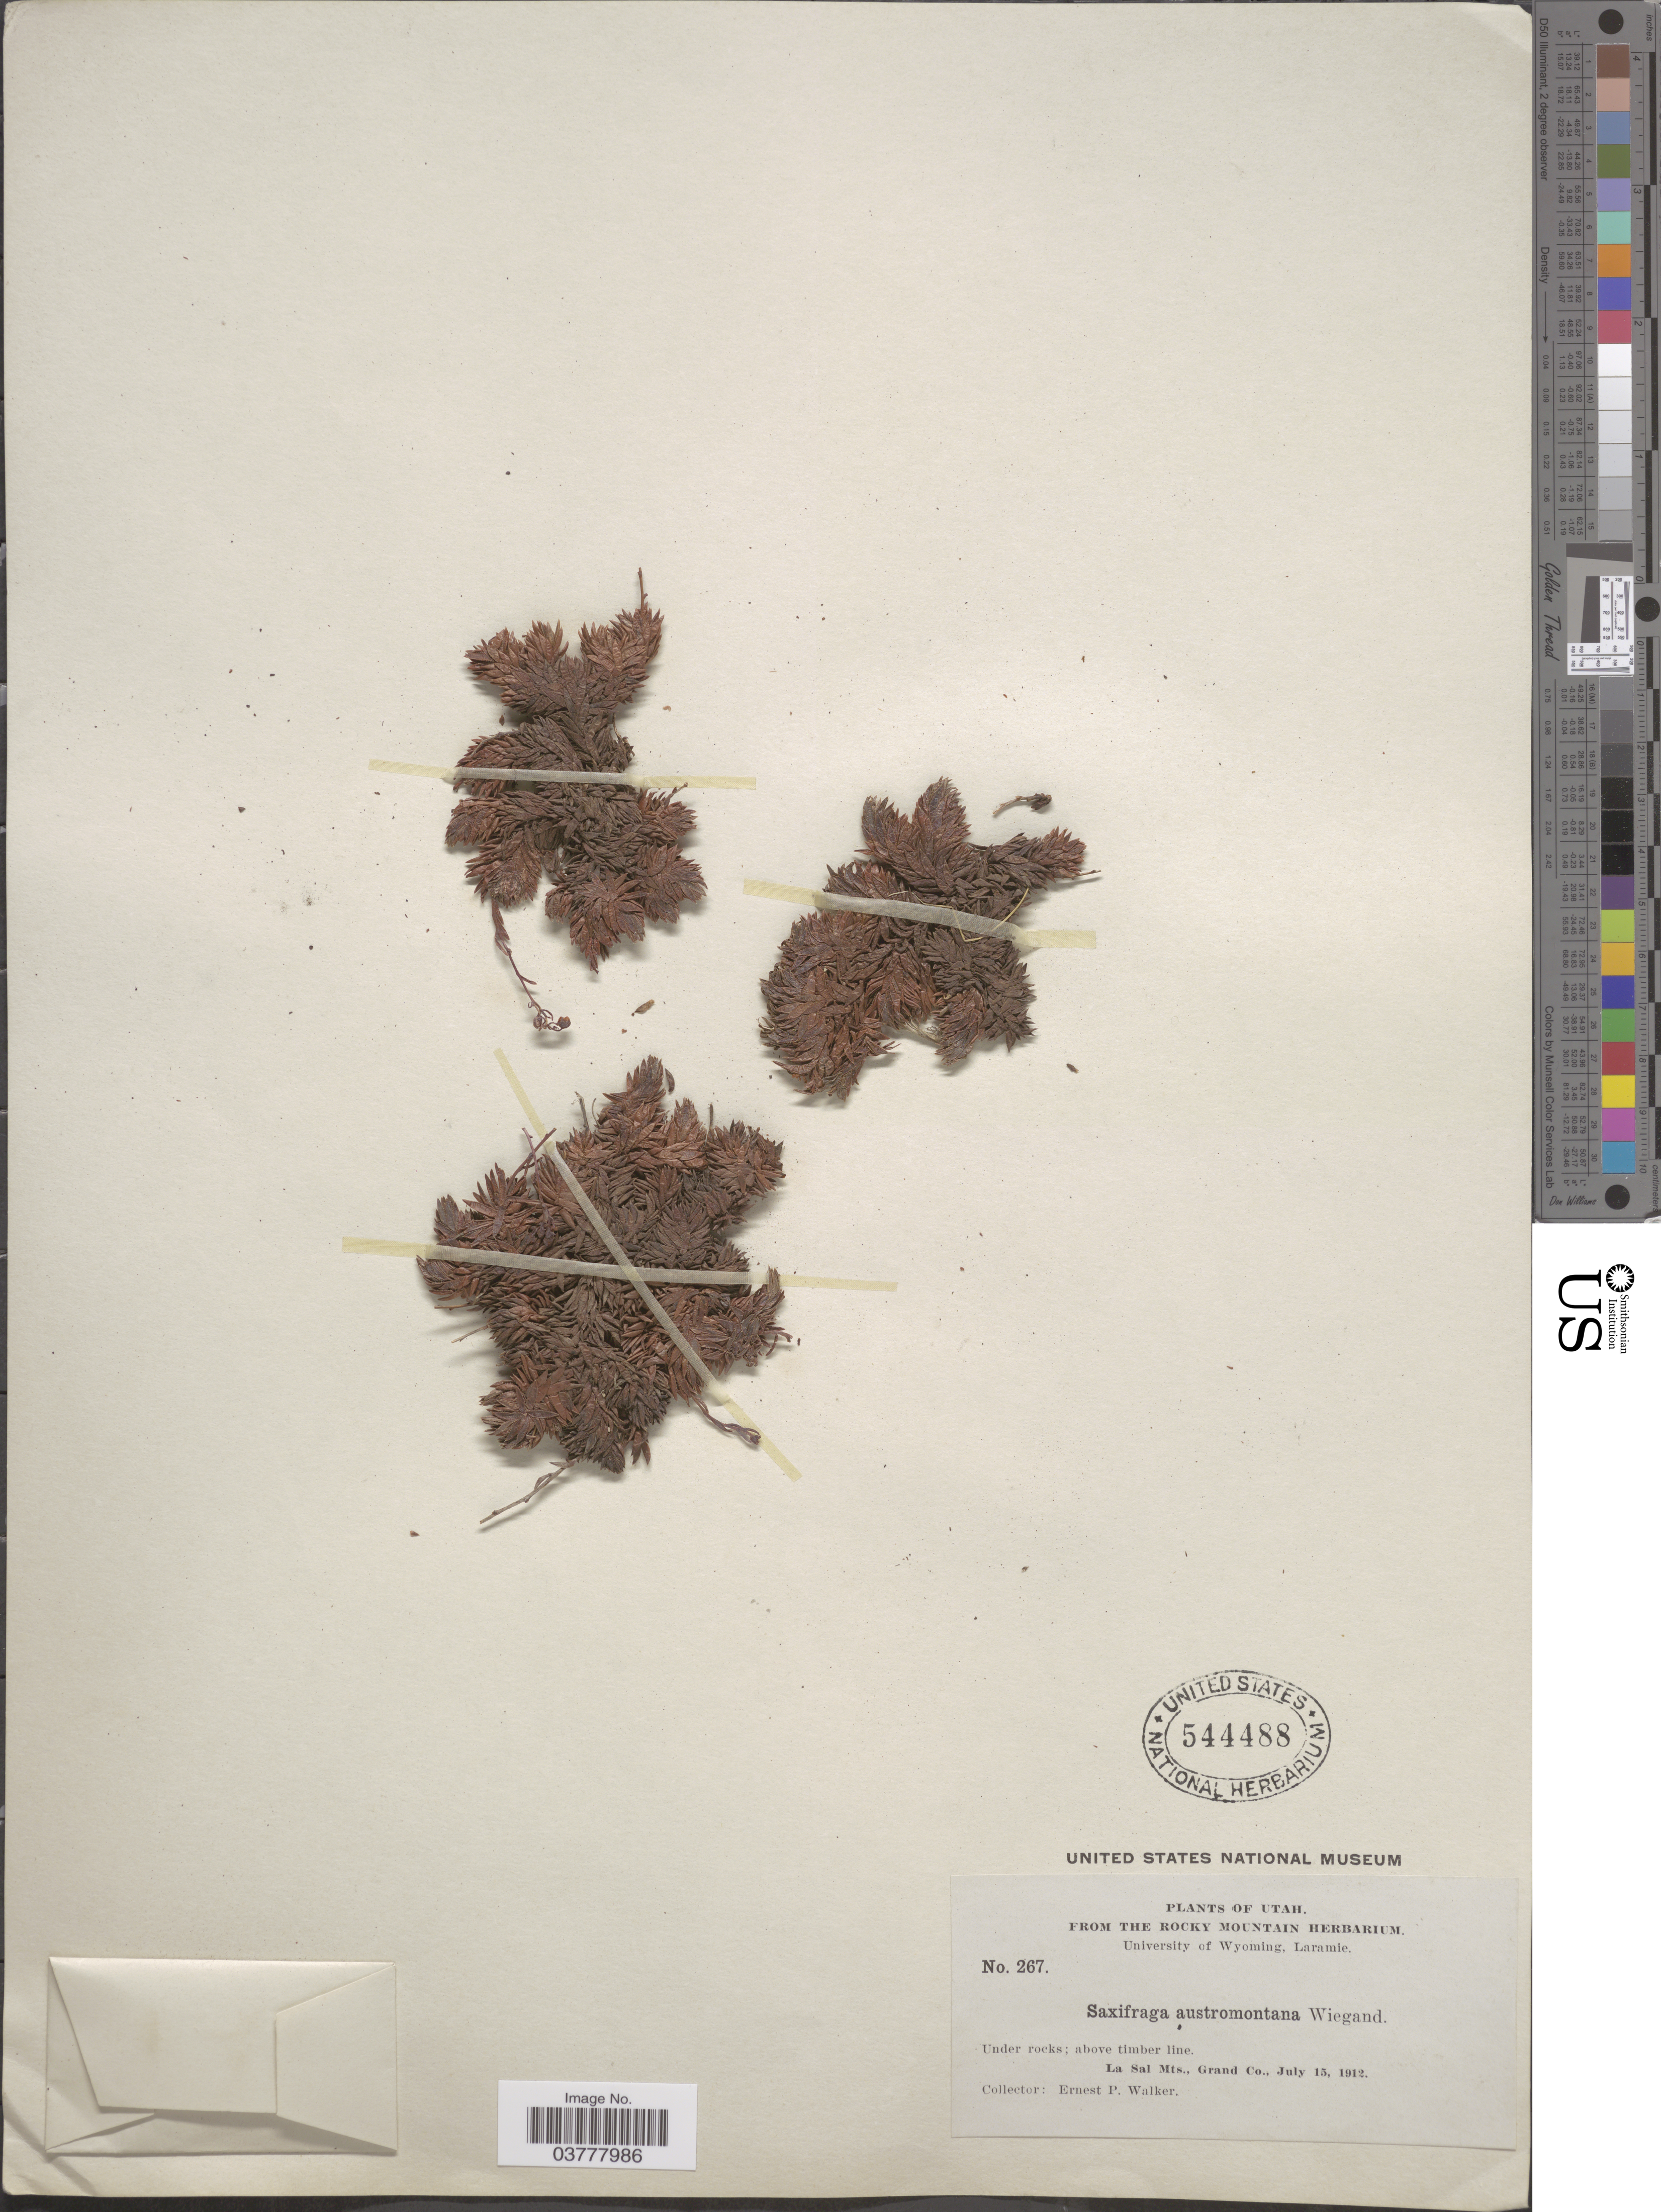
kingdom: Plantae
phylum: Tracheophyta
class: Magnoliopsida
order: Saxifragales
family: Saxifragaceae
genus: Saxifraga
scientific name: Saxifraga bronchialis subsp. austromontana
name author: (Wiegand) Piper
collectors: E. P. Walker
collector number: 267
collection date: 1912-07-15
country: United States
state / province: Utah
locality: La Sal Mts., Grand Co.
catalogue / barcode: US 544488